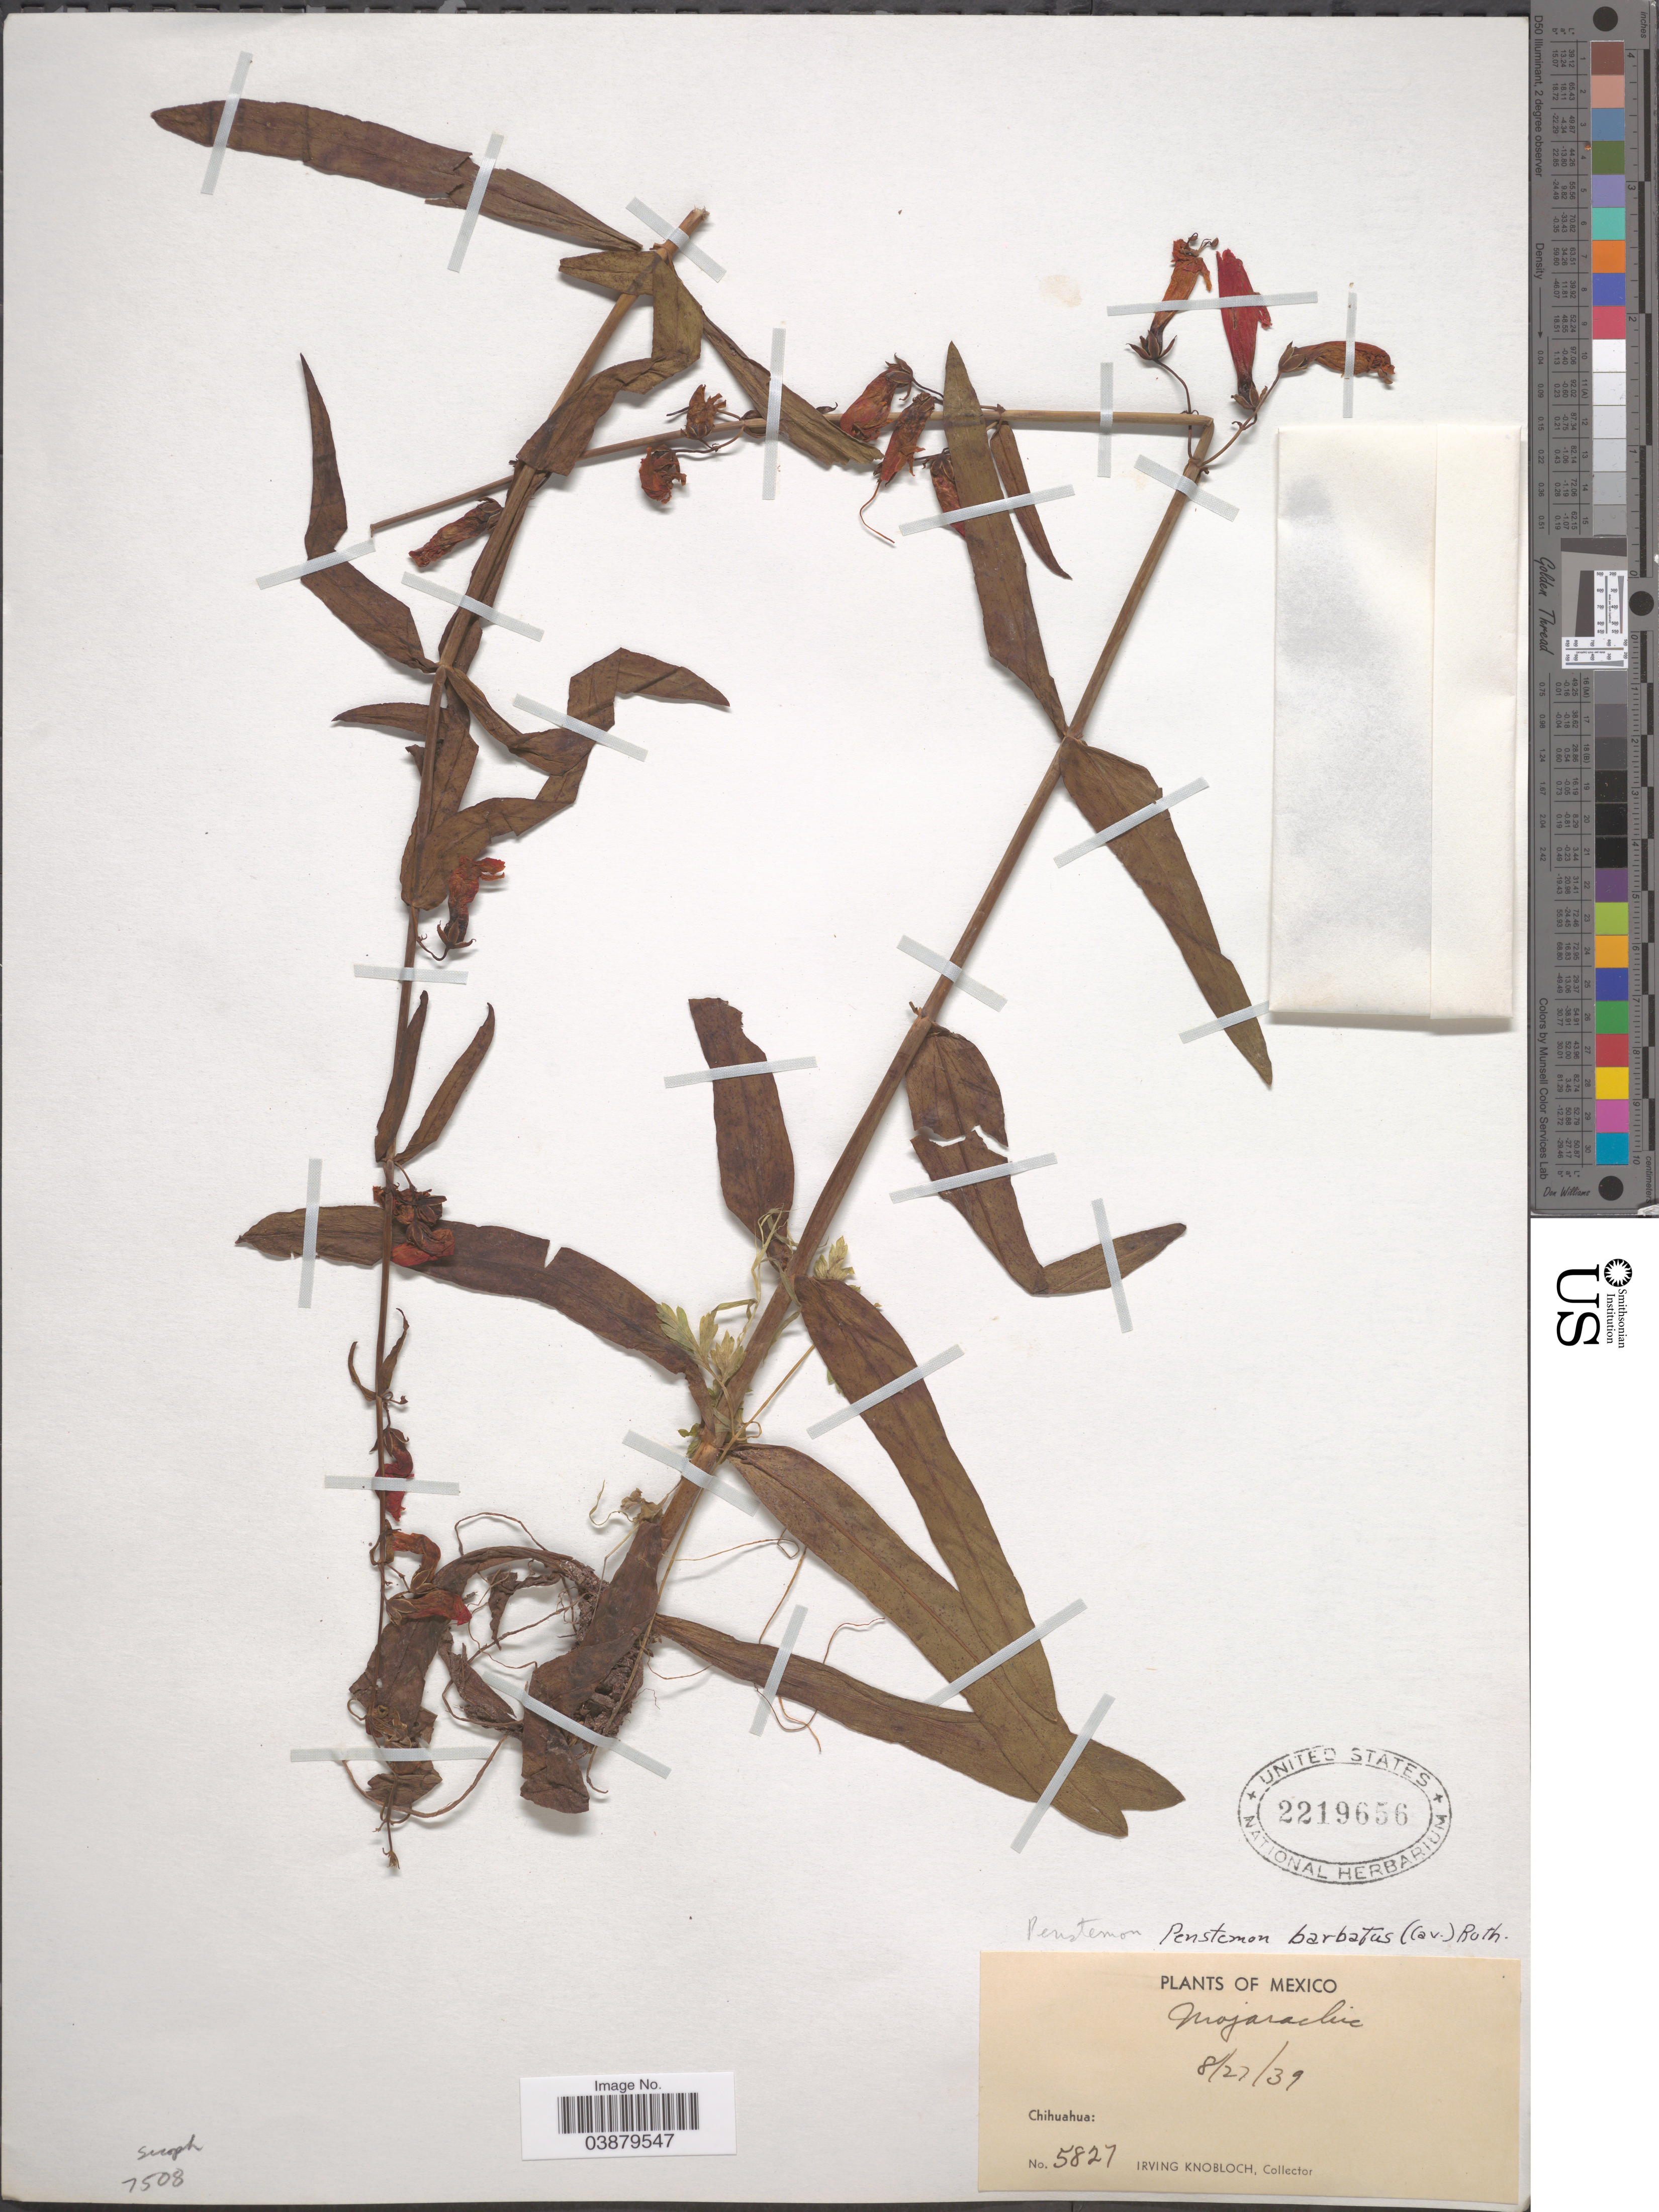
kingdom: Plantae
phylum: Tracheophyta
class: Magnoliopsida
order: Lamiales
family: Plantaginaceae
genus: Penstemon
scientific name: Penstemon barbatus subsp. barbatus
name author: (Cav.) Roth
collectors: I. W. Knobloch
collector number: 5827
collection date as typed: Transcribed d/m/y: 27/8/39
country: Mexico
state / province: Chihuahua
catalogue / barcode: US 2219656